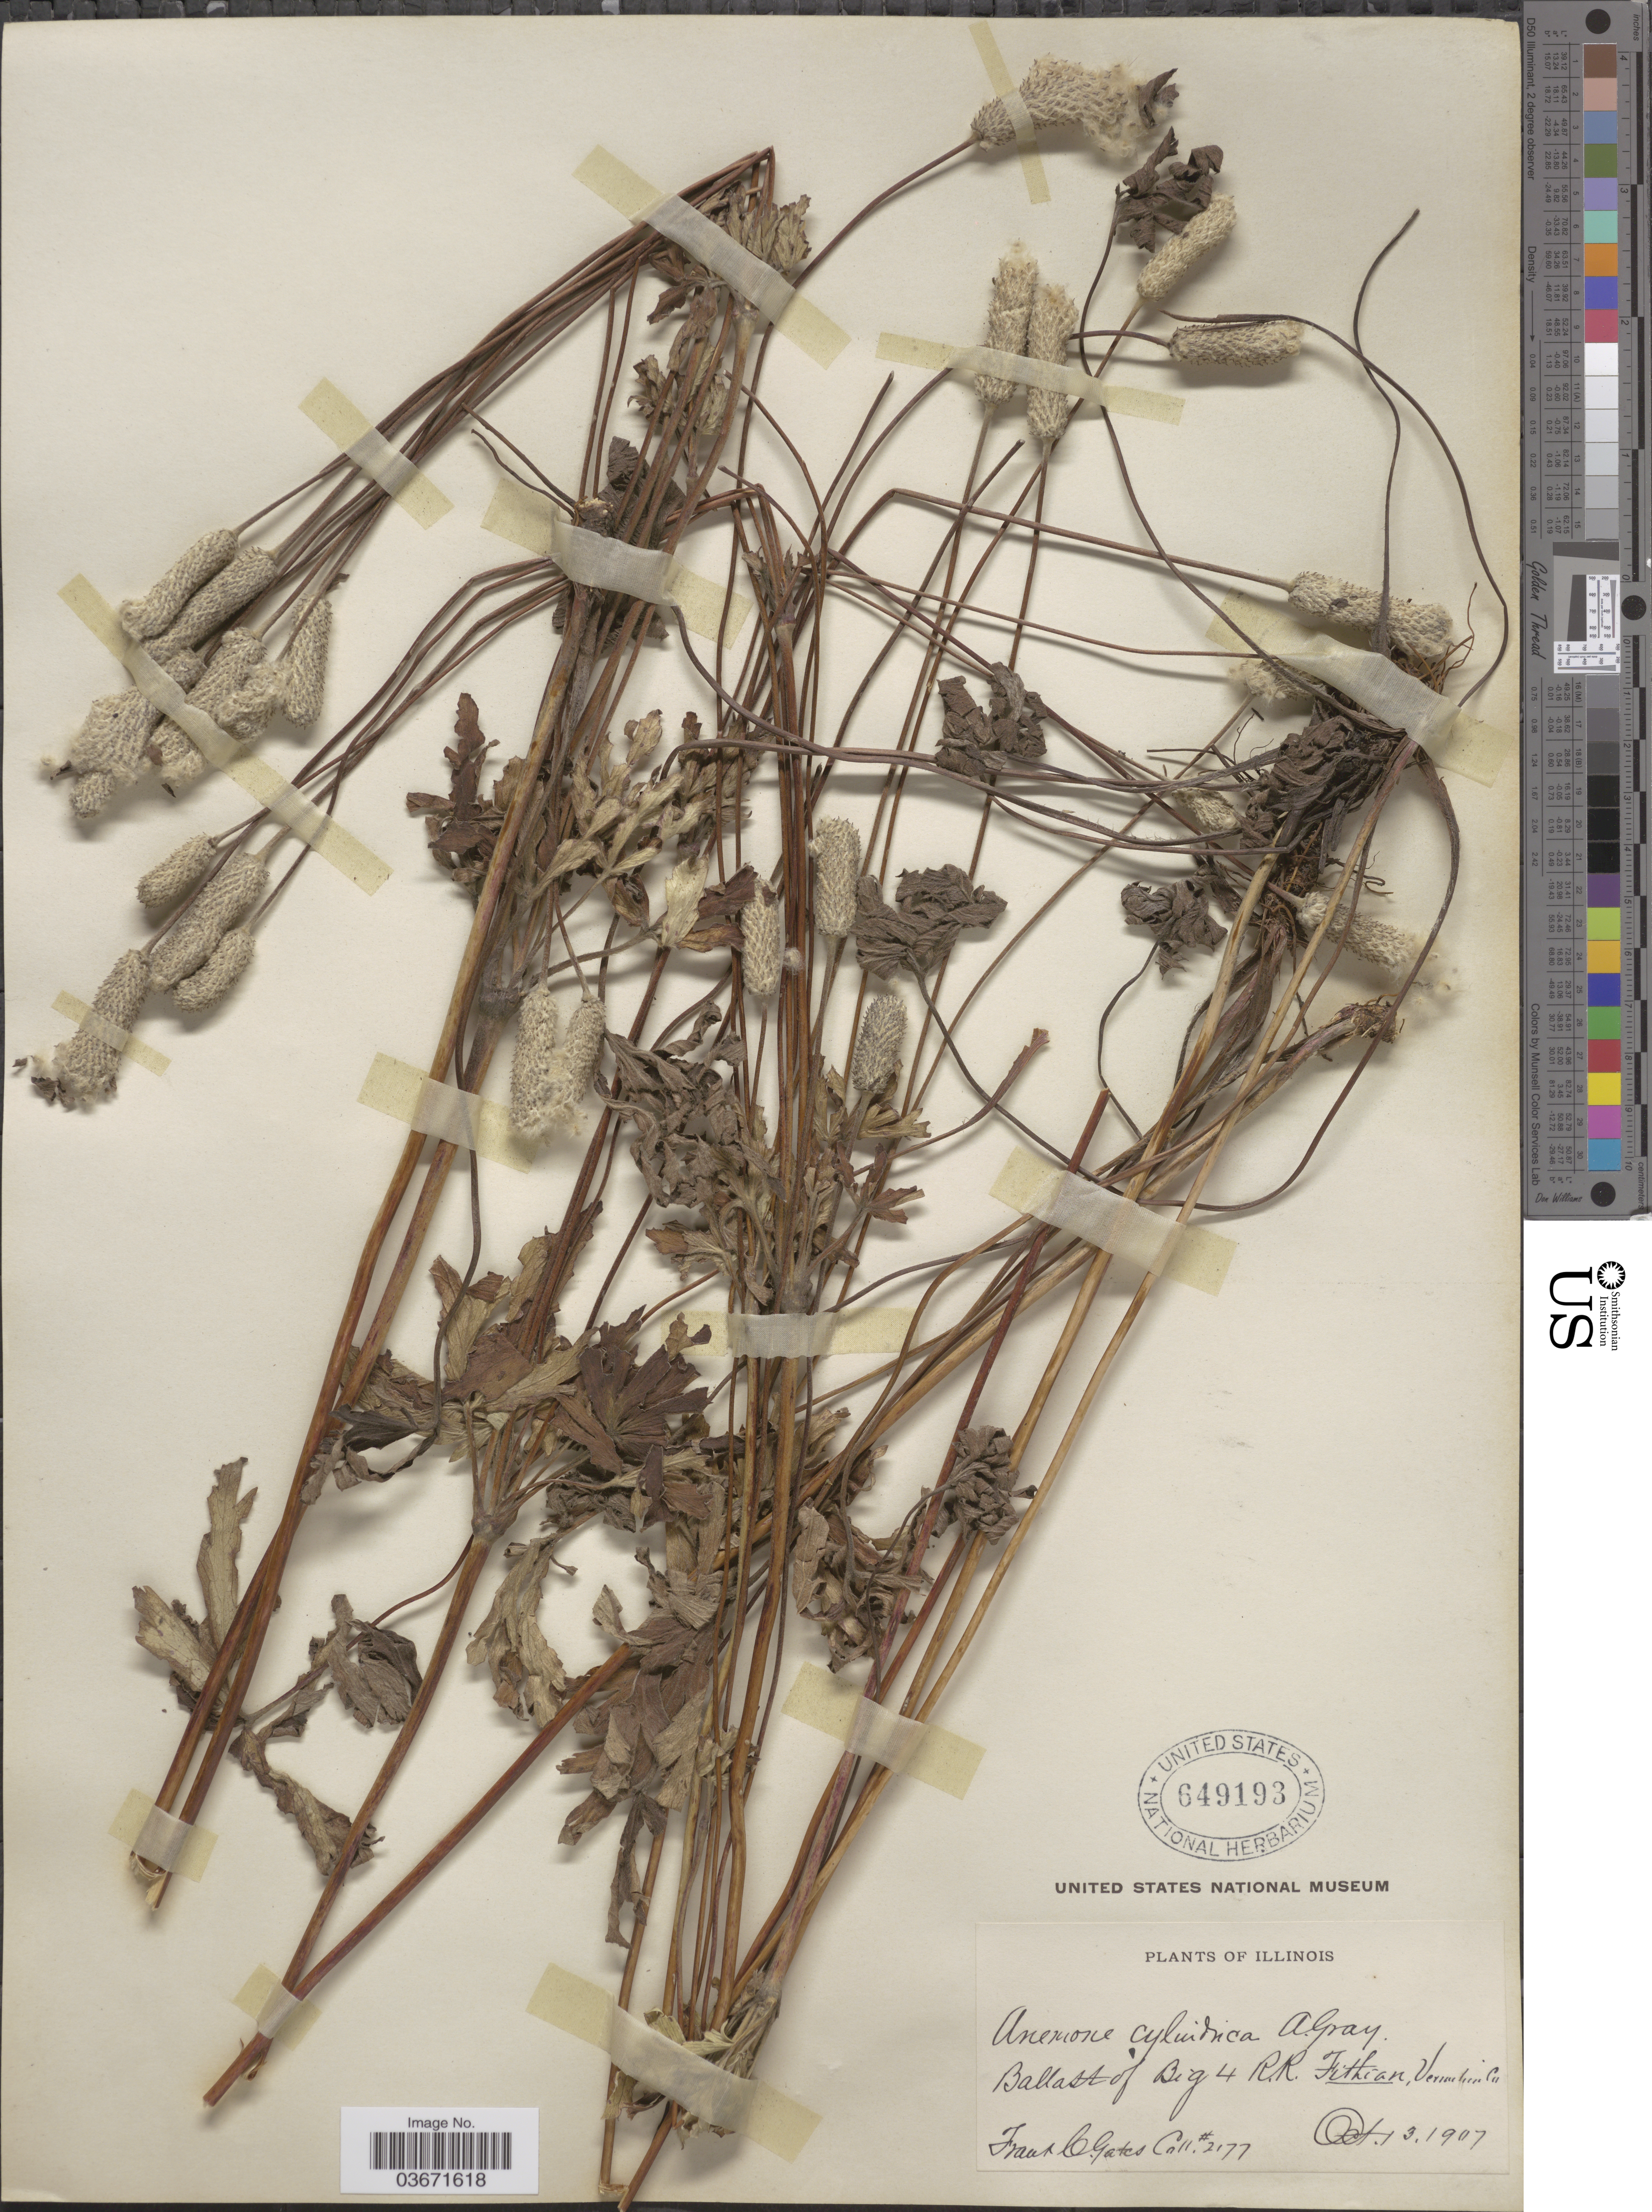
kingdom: Plantae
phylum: Tracheophyta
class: Magnoliopsida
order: Ranunculales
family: Ranunculaceae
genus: Anemone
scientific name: Anemone cylindrica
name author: A. Gray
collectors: F. C. Gates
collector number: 2177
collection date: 1907-10-13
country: United States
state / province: Illinois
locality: Ballast of Big 4 R.R. Fithian, Vermilion Co.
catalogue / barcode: US 649193